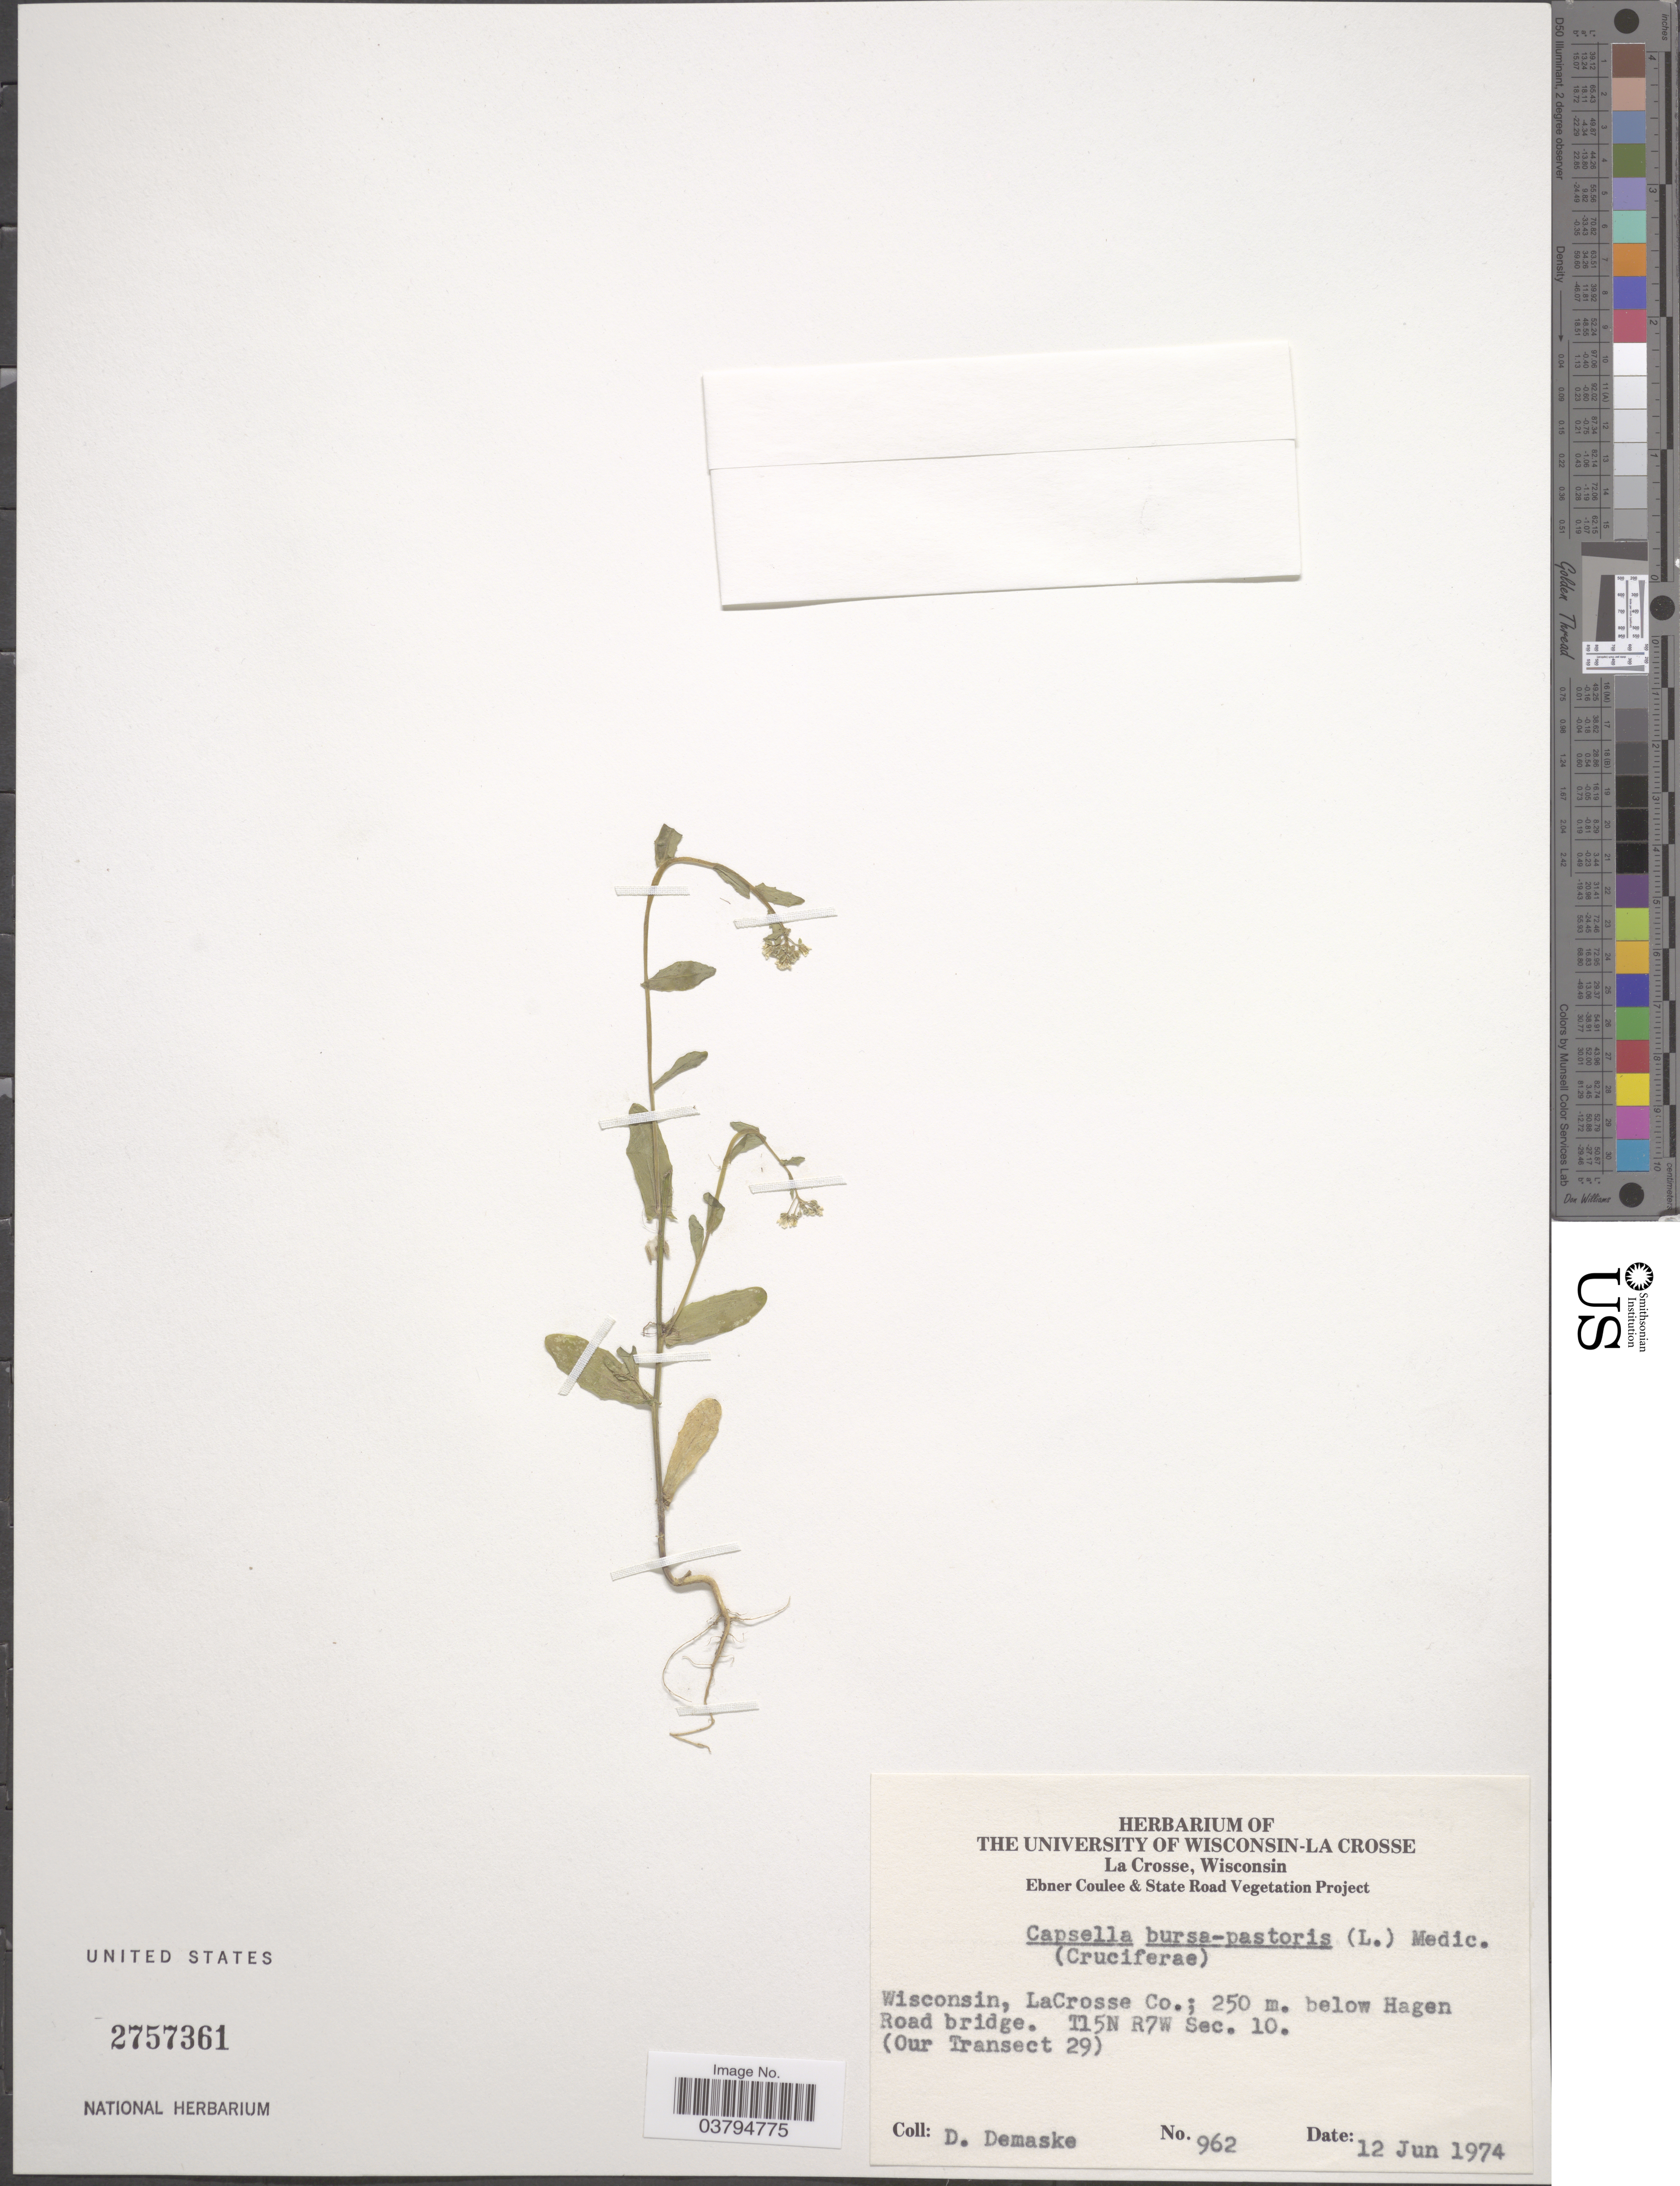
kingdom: Plantae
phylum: Tracheophyta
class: Magnoliopsida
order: Brassicales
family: Brassicaceae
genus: Capsella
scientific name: Capsella bursa-pastoris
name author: (L.) Medik.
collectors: D. Demaske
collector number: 962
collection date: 1974-06-12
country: United States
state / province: Wisconsin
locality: LaCrosse Co.; 250 m. below Hagen Road bridge. T15 N R7W Sec. 10. (Our Transect 29).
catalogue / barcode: US 2757361